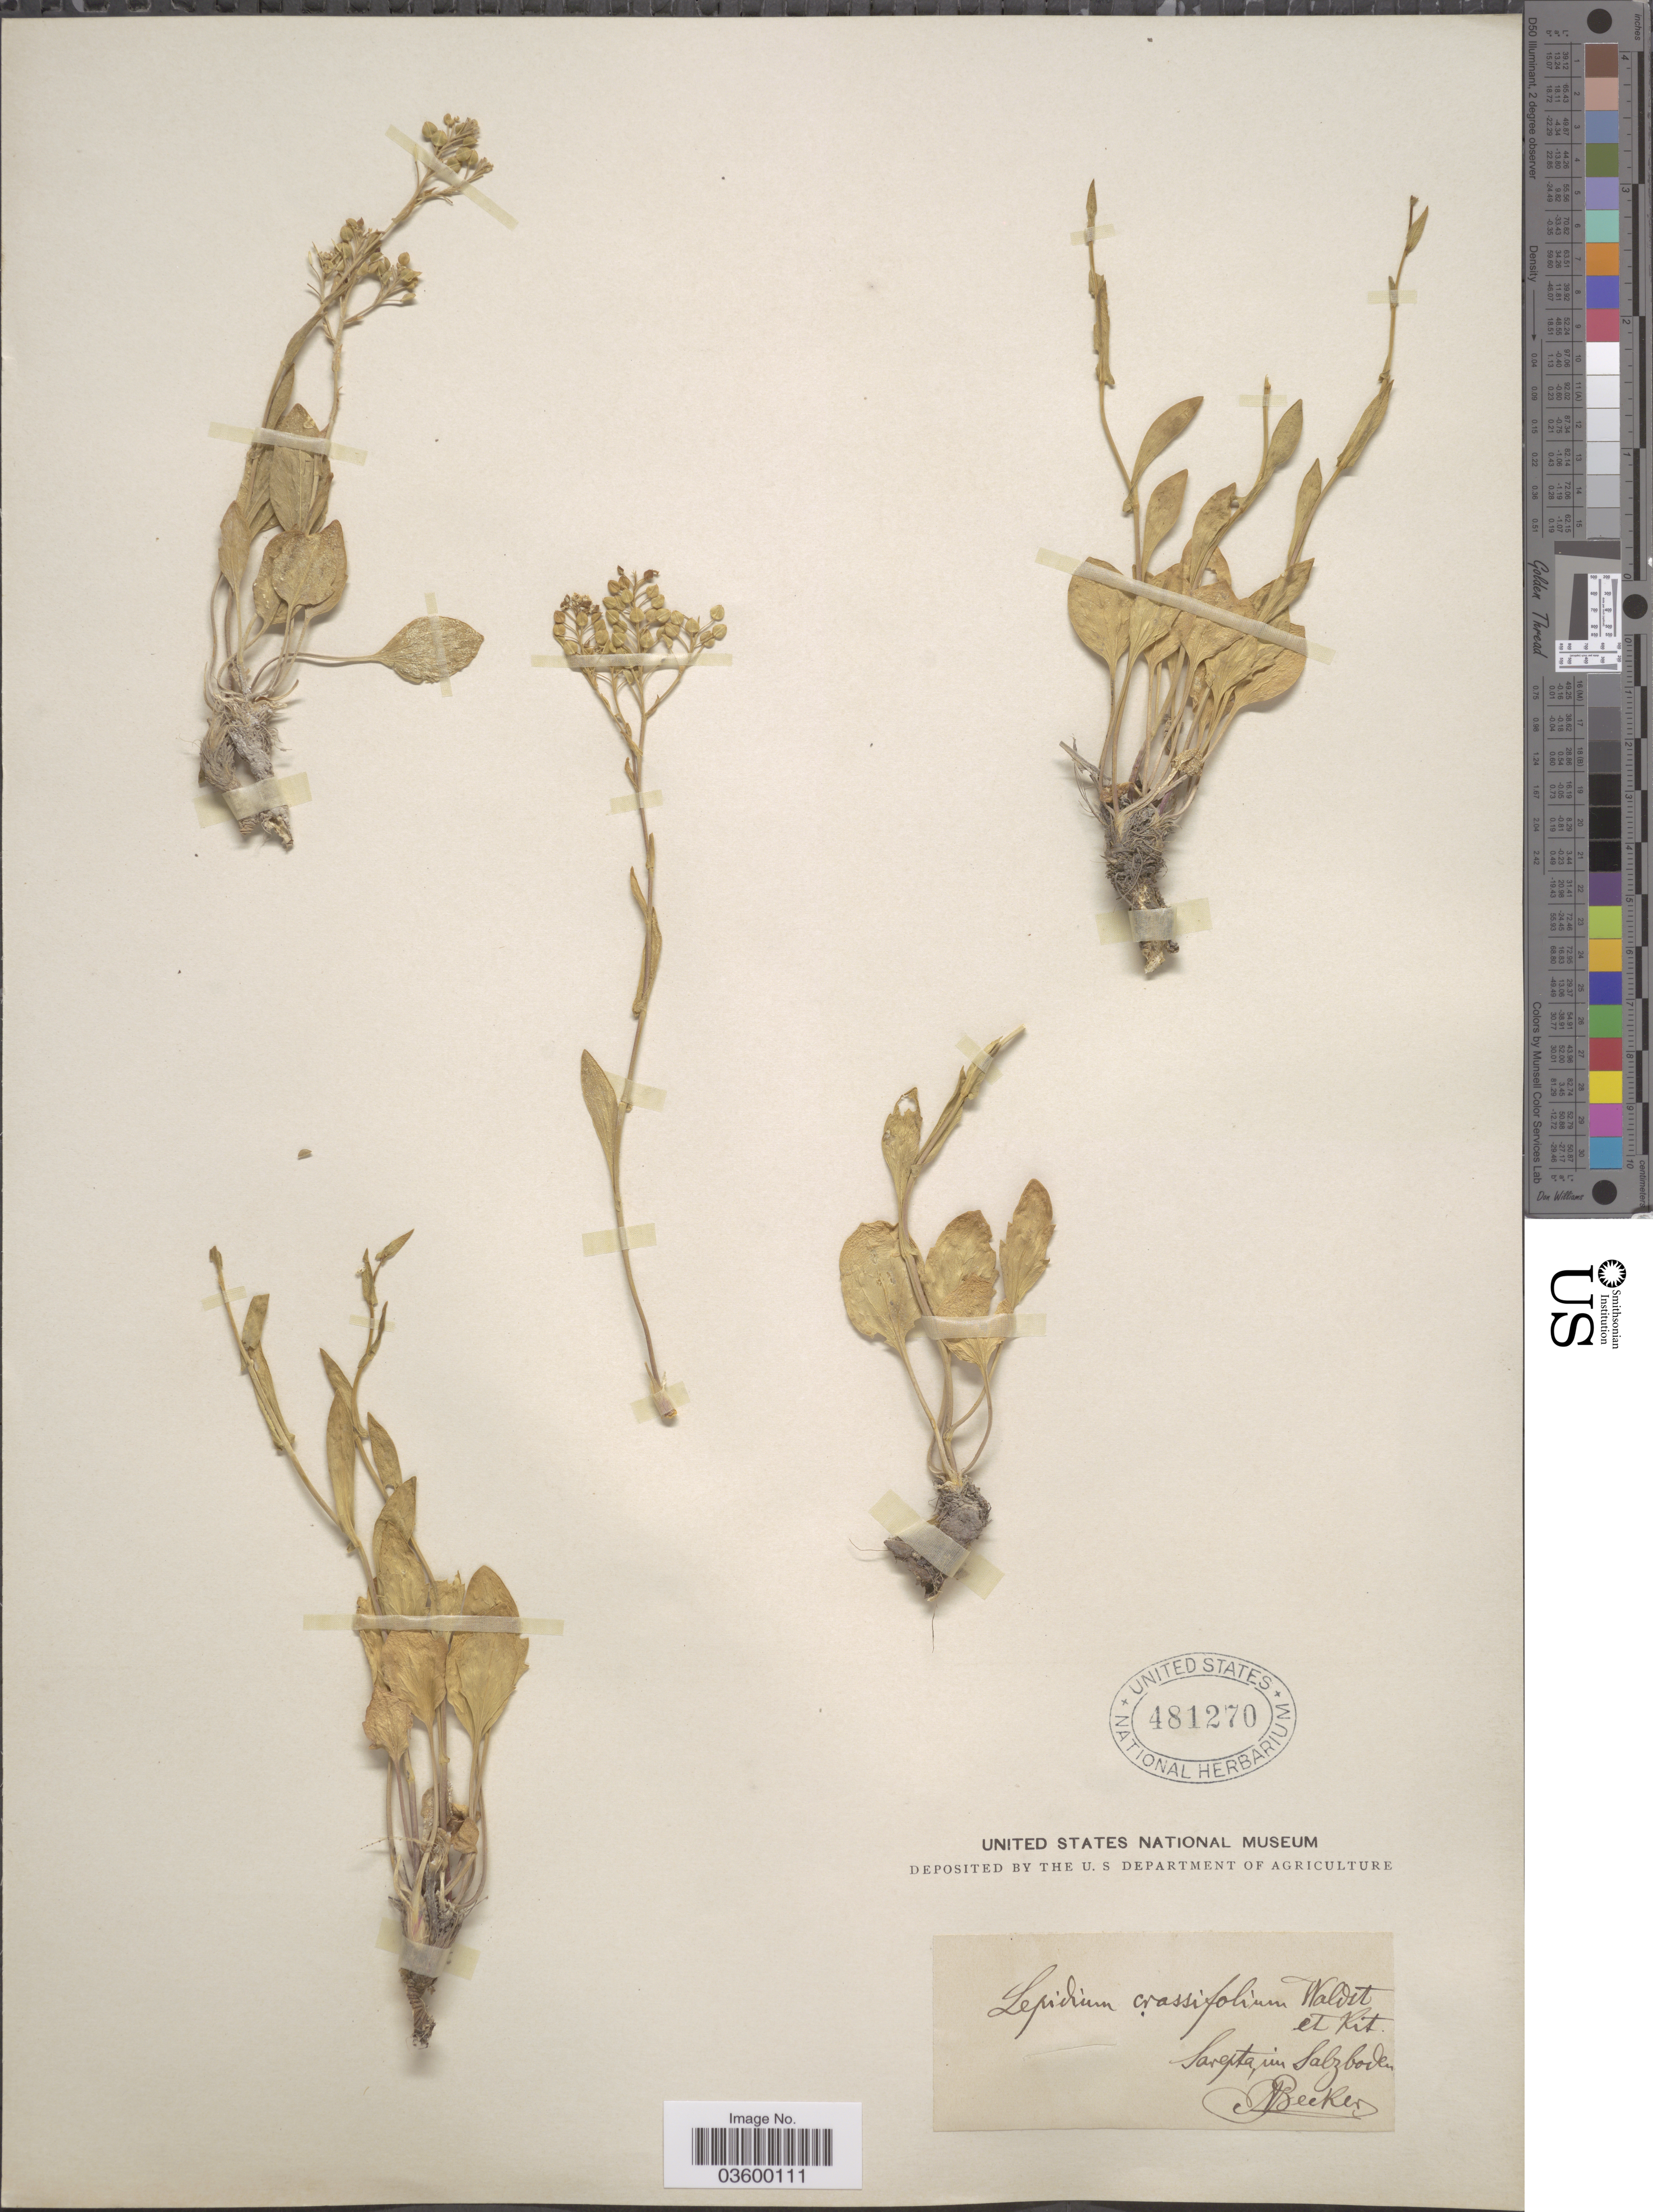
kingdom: Plantae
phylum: Tracheophyta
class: Magnoliopsida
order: Brassicales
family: Brassicaceae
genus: Lepidium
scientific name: Lepidium crassifolium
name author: Waldst. & Kit.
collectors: A. Becker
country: Russian Federation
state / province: Volgograd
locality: Sarepta.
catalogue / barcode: US 481270